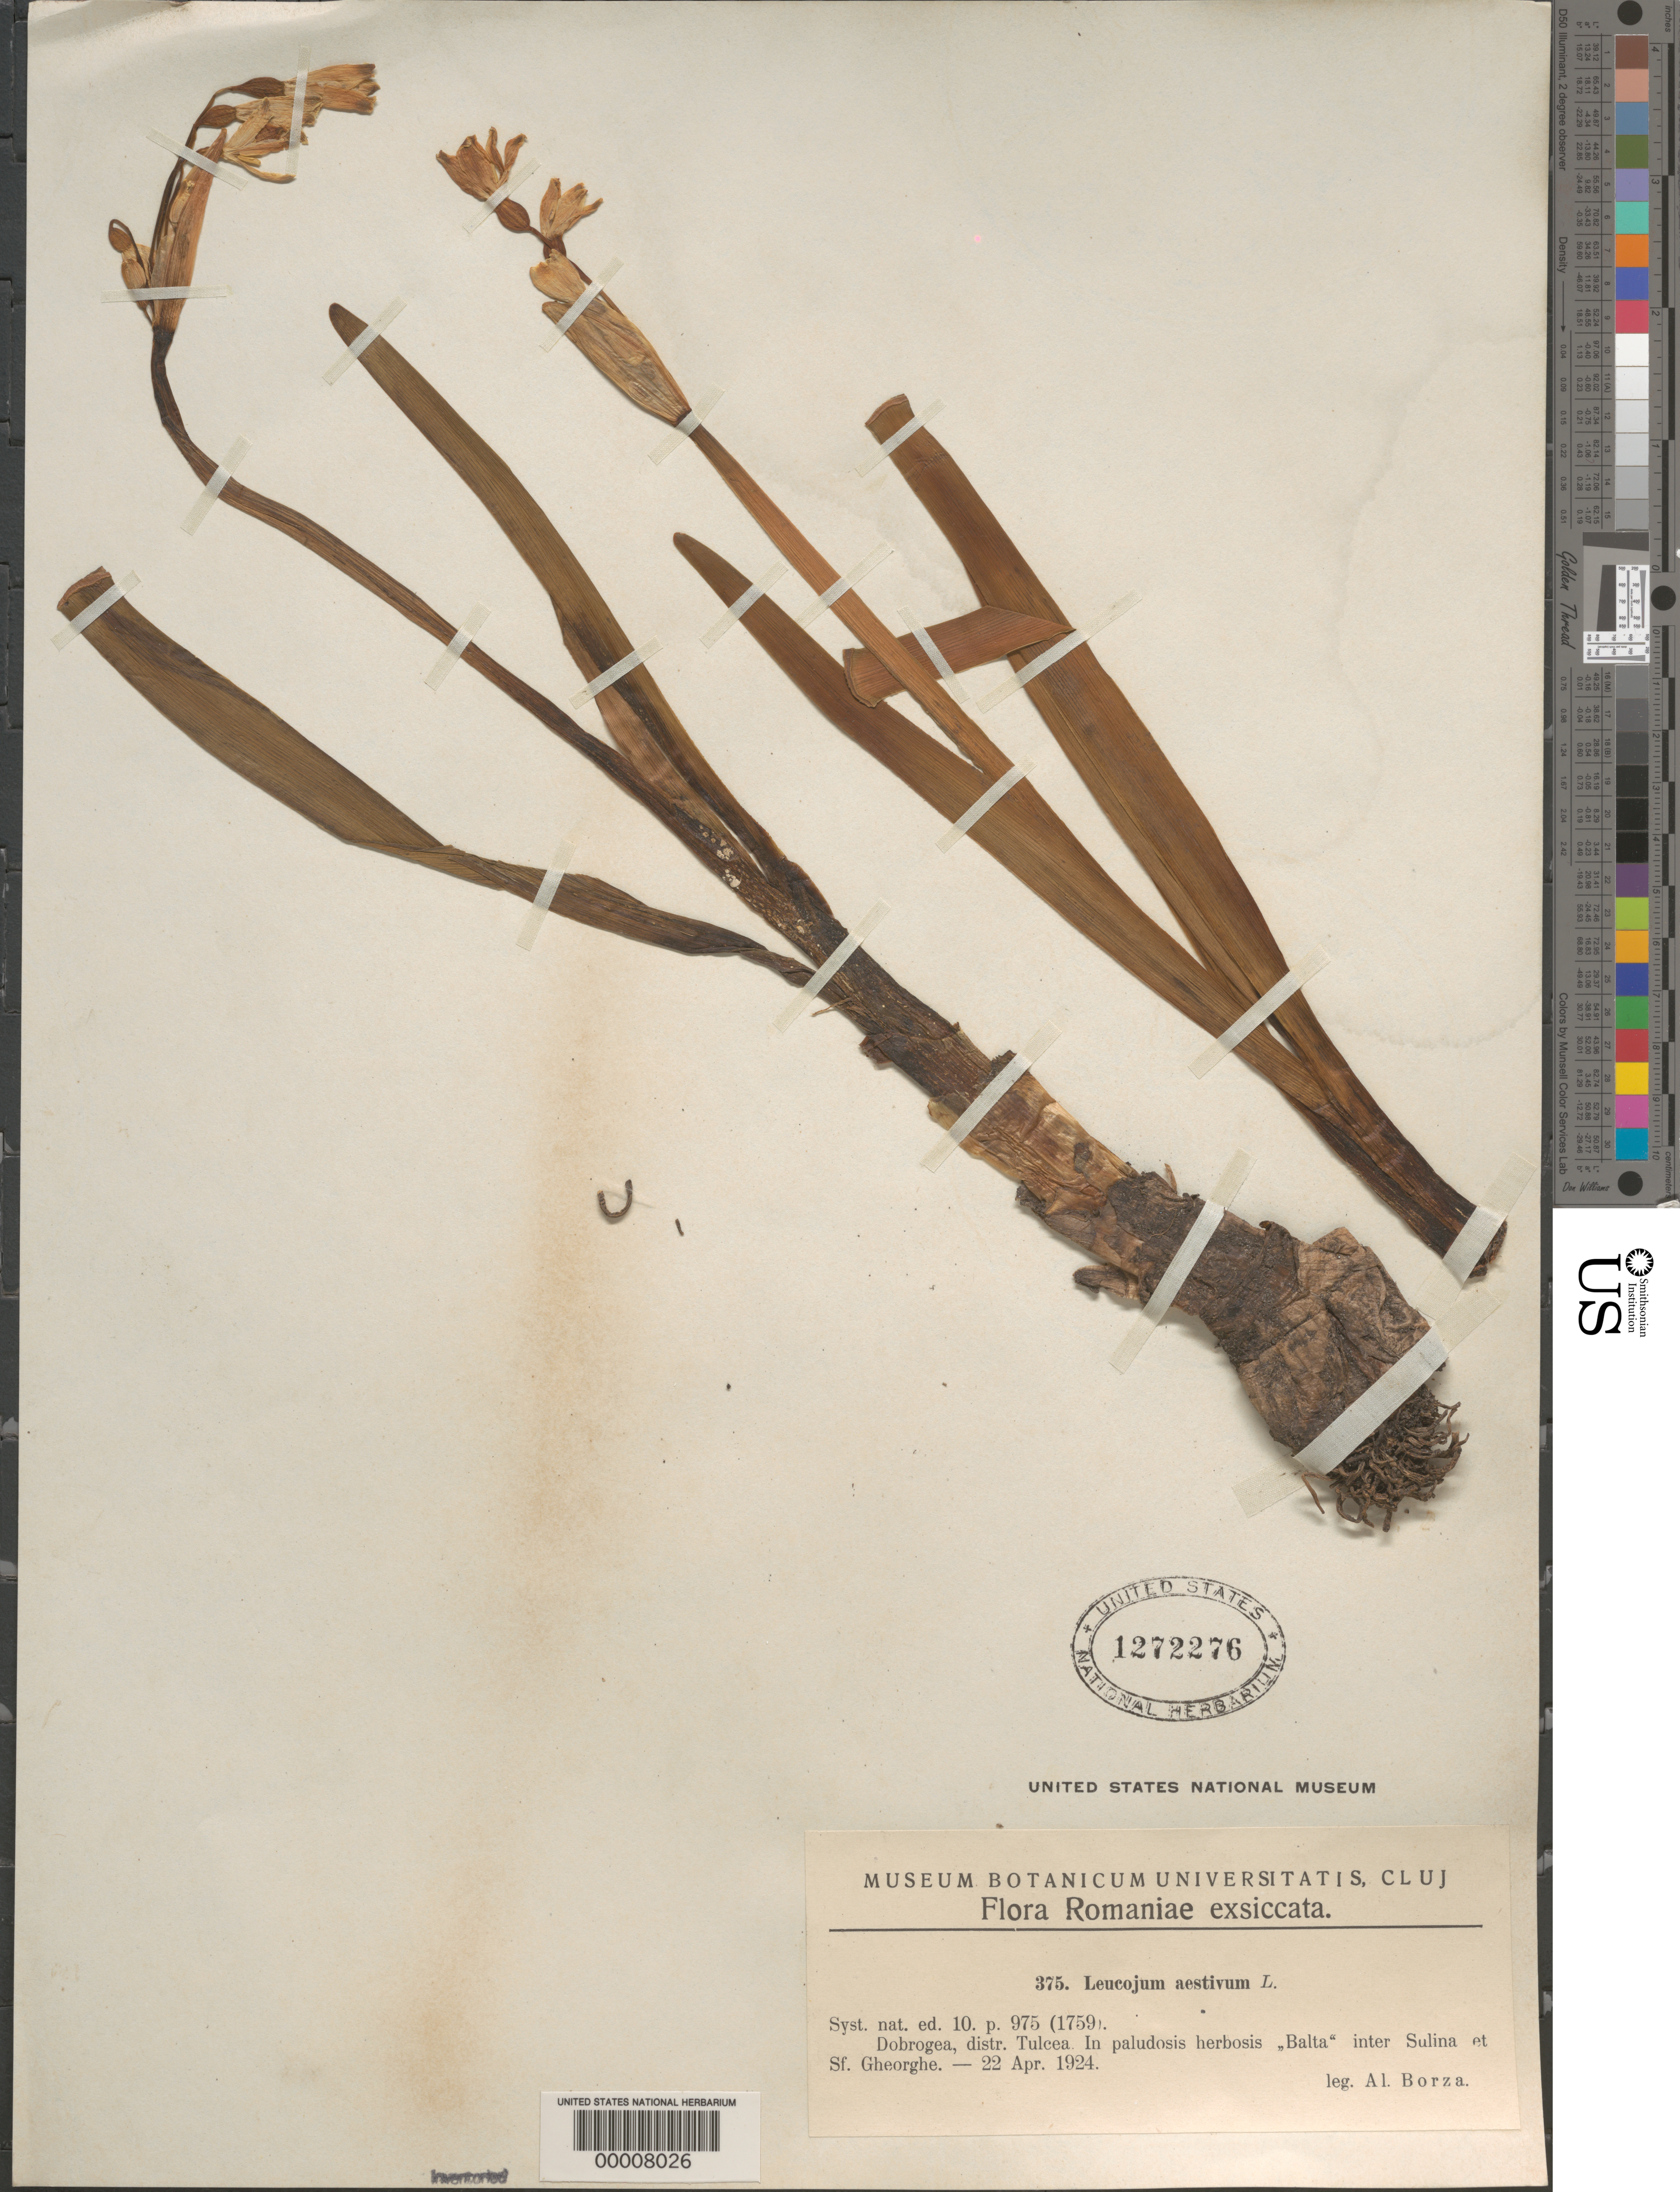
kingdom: Plantae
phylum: Tracheophyta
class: Liliopsida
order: Asparagales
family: Amaryllidaceae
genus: Leucojum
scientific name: Leucojum aestivum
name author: L.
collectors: A. Borza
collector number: Exsicc. 375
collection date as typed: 22 Apr 1924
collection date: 1924-04-22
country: Romania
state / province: Galati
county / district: Tulcea Dist.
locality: Between sulina and sf. gheorghe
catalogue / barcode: US 1272276